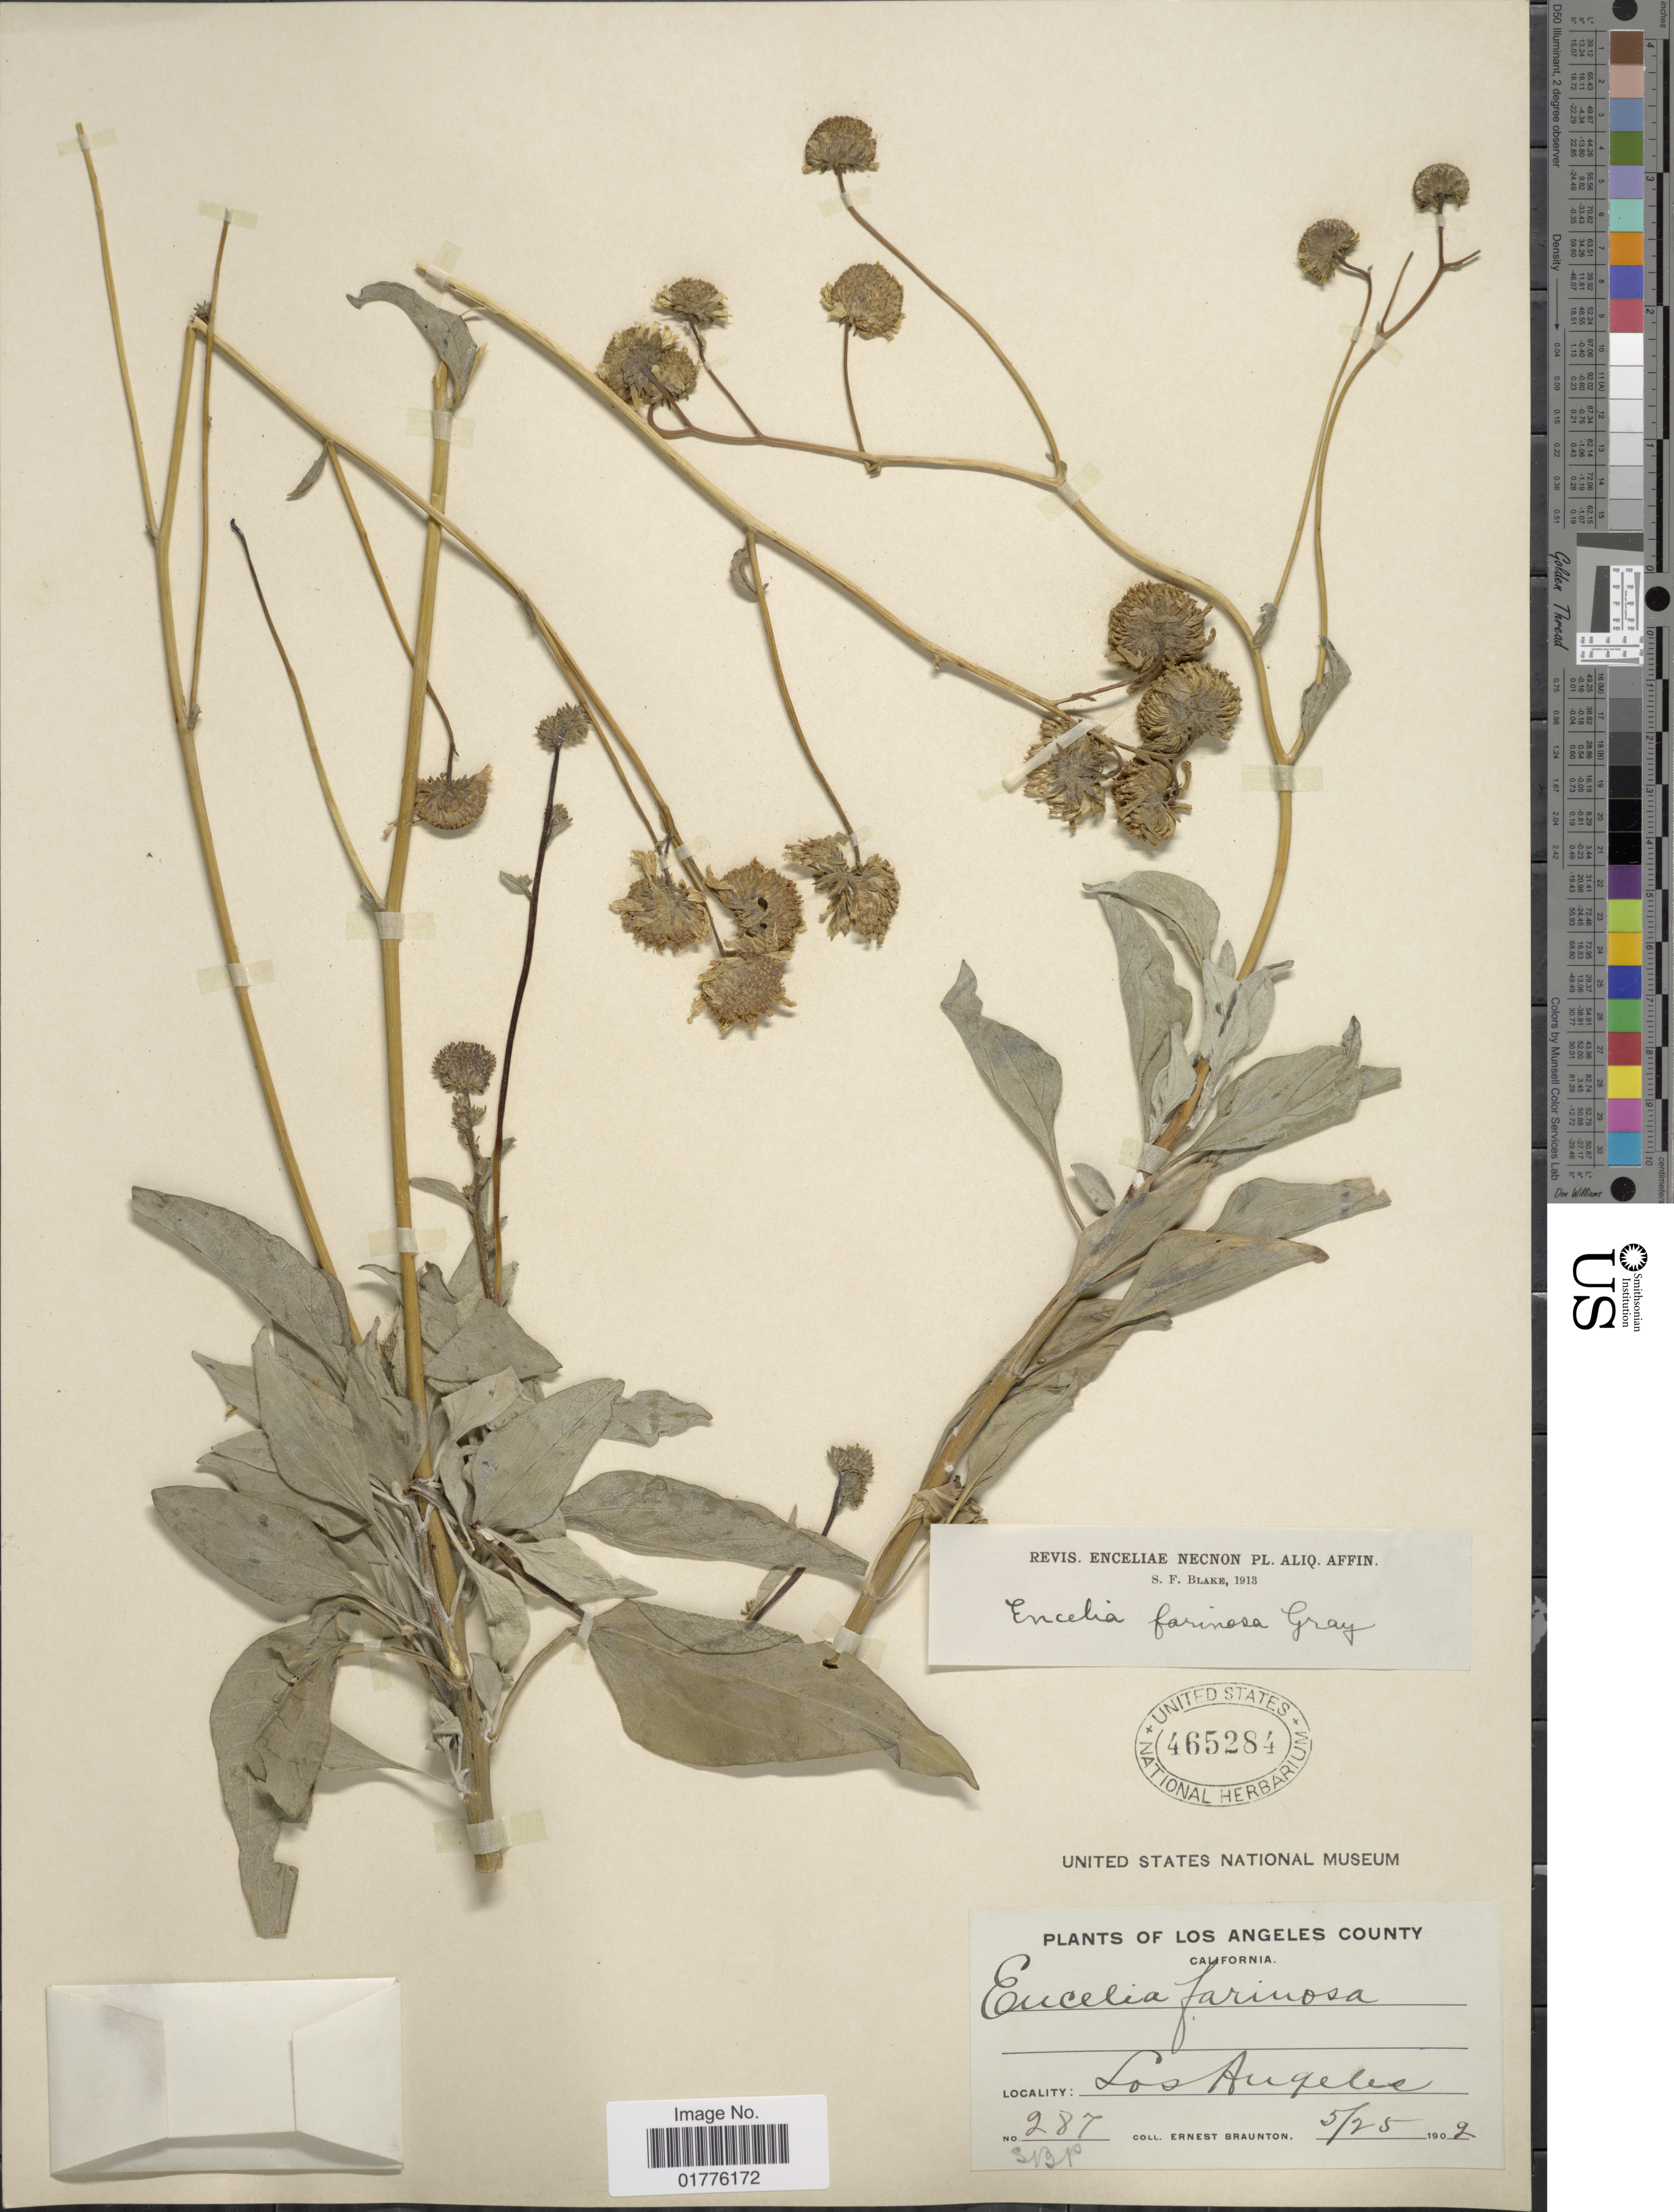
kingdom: Plantae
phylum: Tracheophyta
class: Magnoliopsida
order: Asterales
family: Asteraceae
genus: Encelia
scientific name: Encelia farinosa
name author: A. Gray ex Torr. in Emory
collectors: E. Braunton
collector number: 287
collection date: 1902-05-25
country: United States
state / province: California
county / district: Los Angeles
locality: Los Angeles County. Los Augeler. California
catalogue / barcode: US 465284